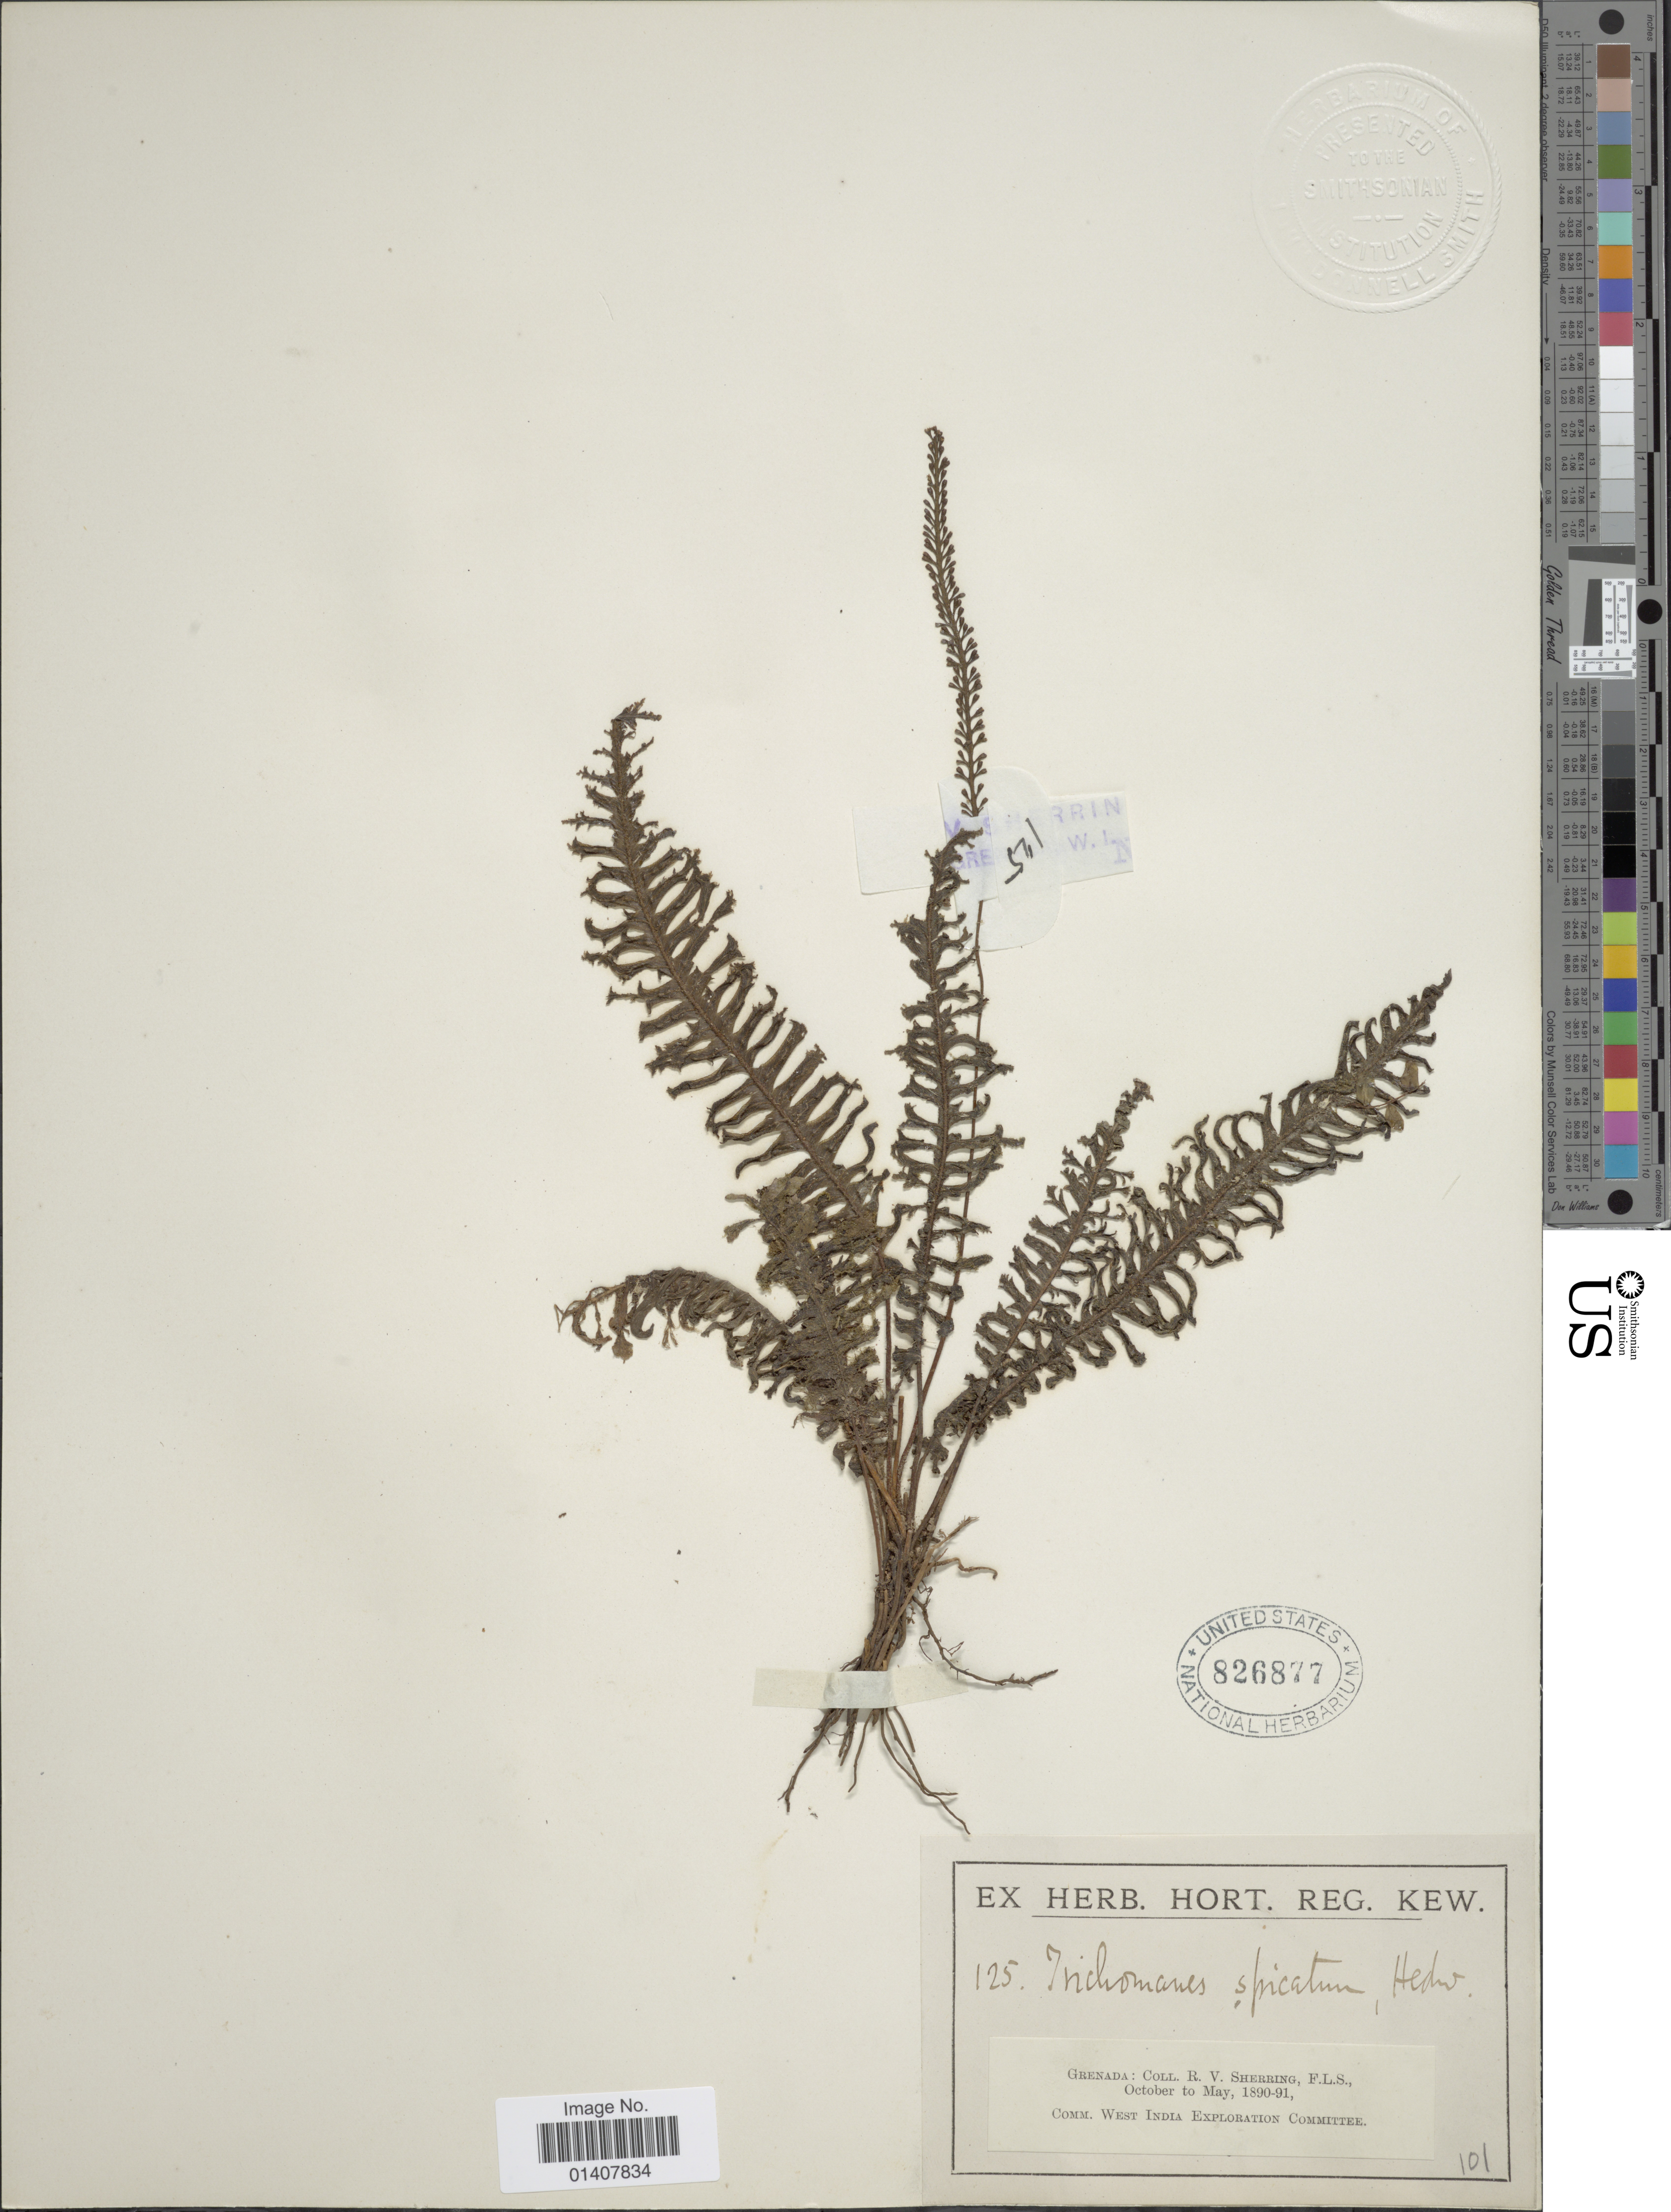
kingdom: Plantae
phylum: Tracheophyta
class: Polypodiopsida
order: Hymenophyllales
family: Hymenophyllaceae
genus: Trichomanes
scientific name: Trichomanes osmundoides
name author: DC. ex Poir.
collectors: R. Sherring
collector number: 125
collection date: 1890-10/1891-05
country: Grenada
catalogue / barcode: US 826877